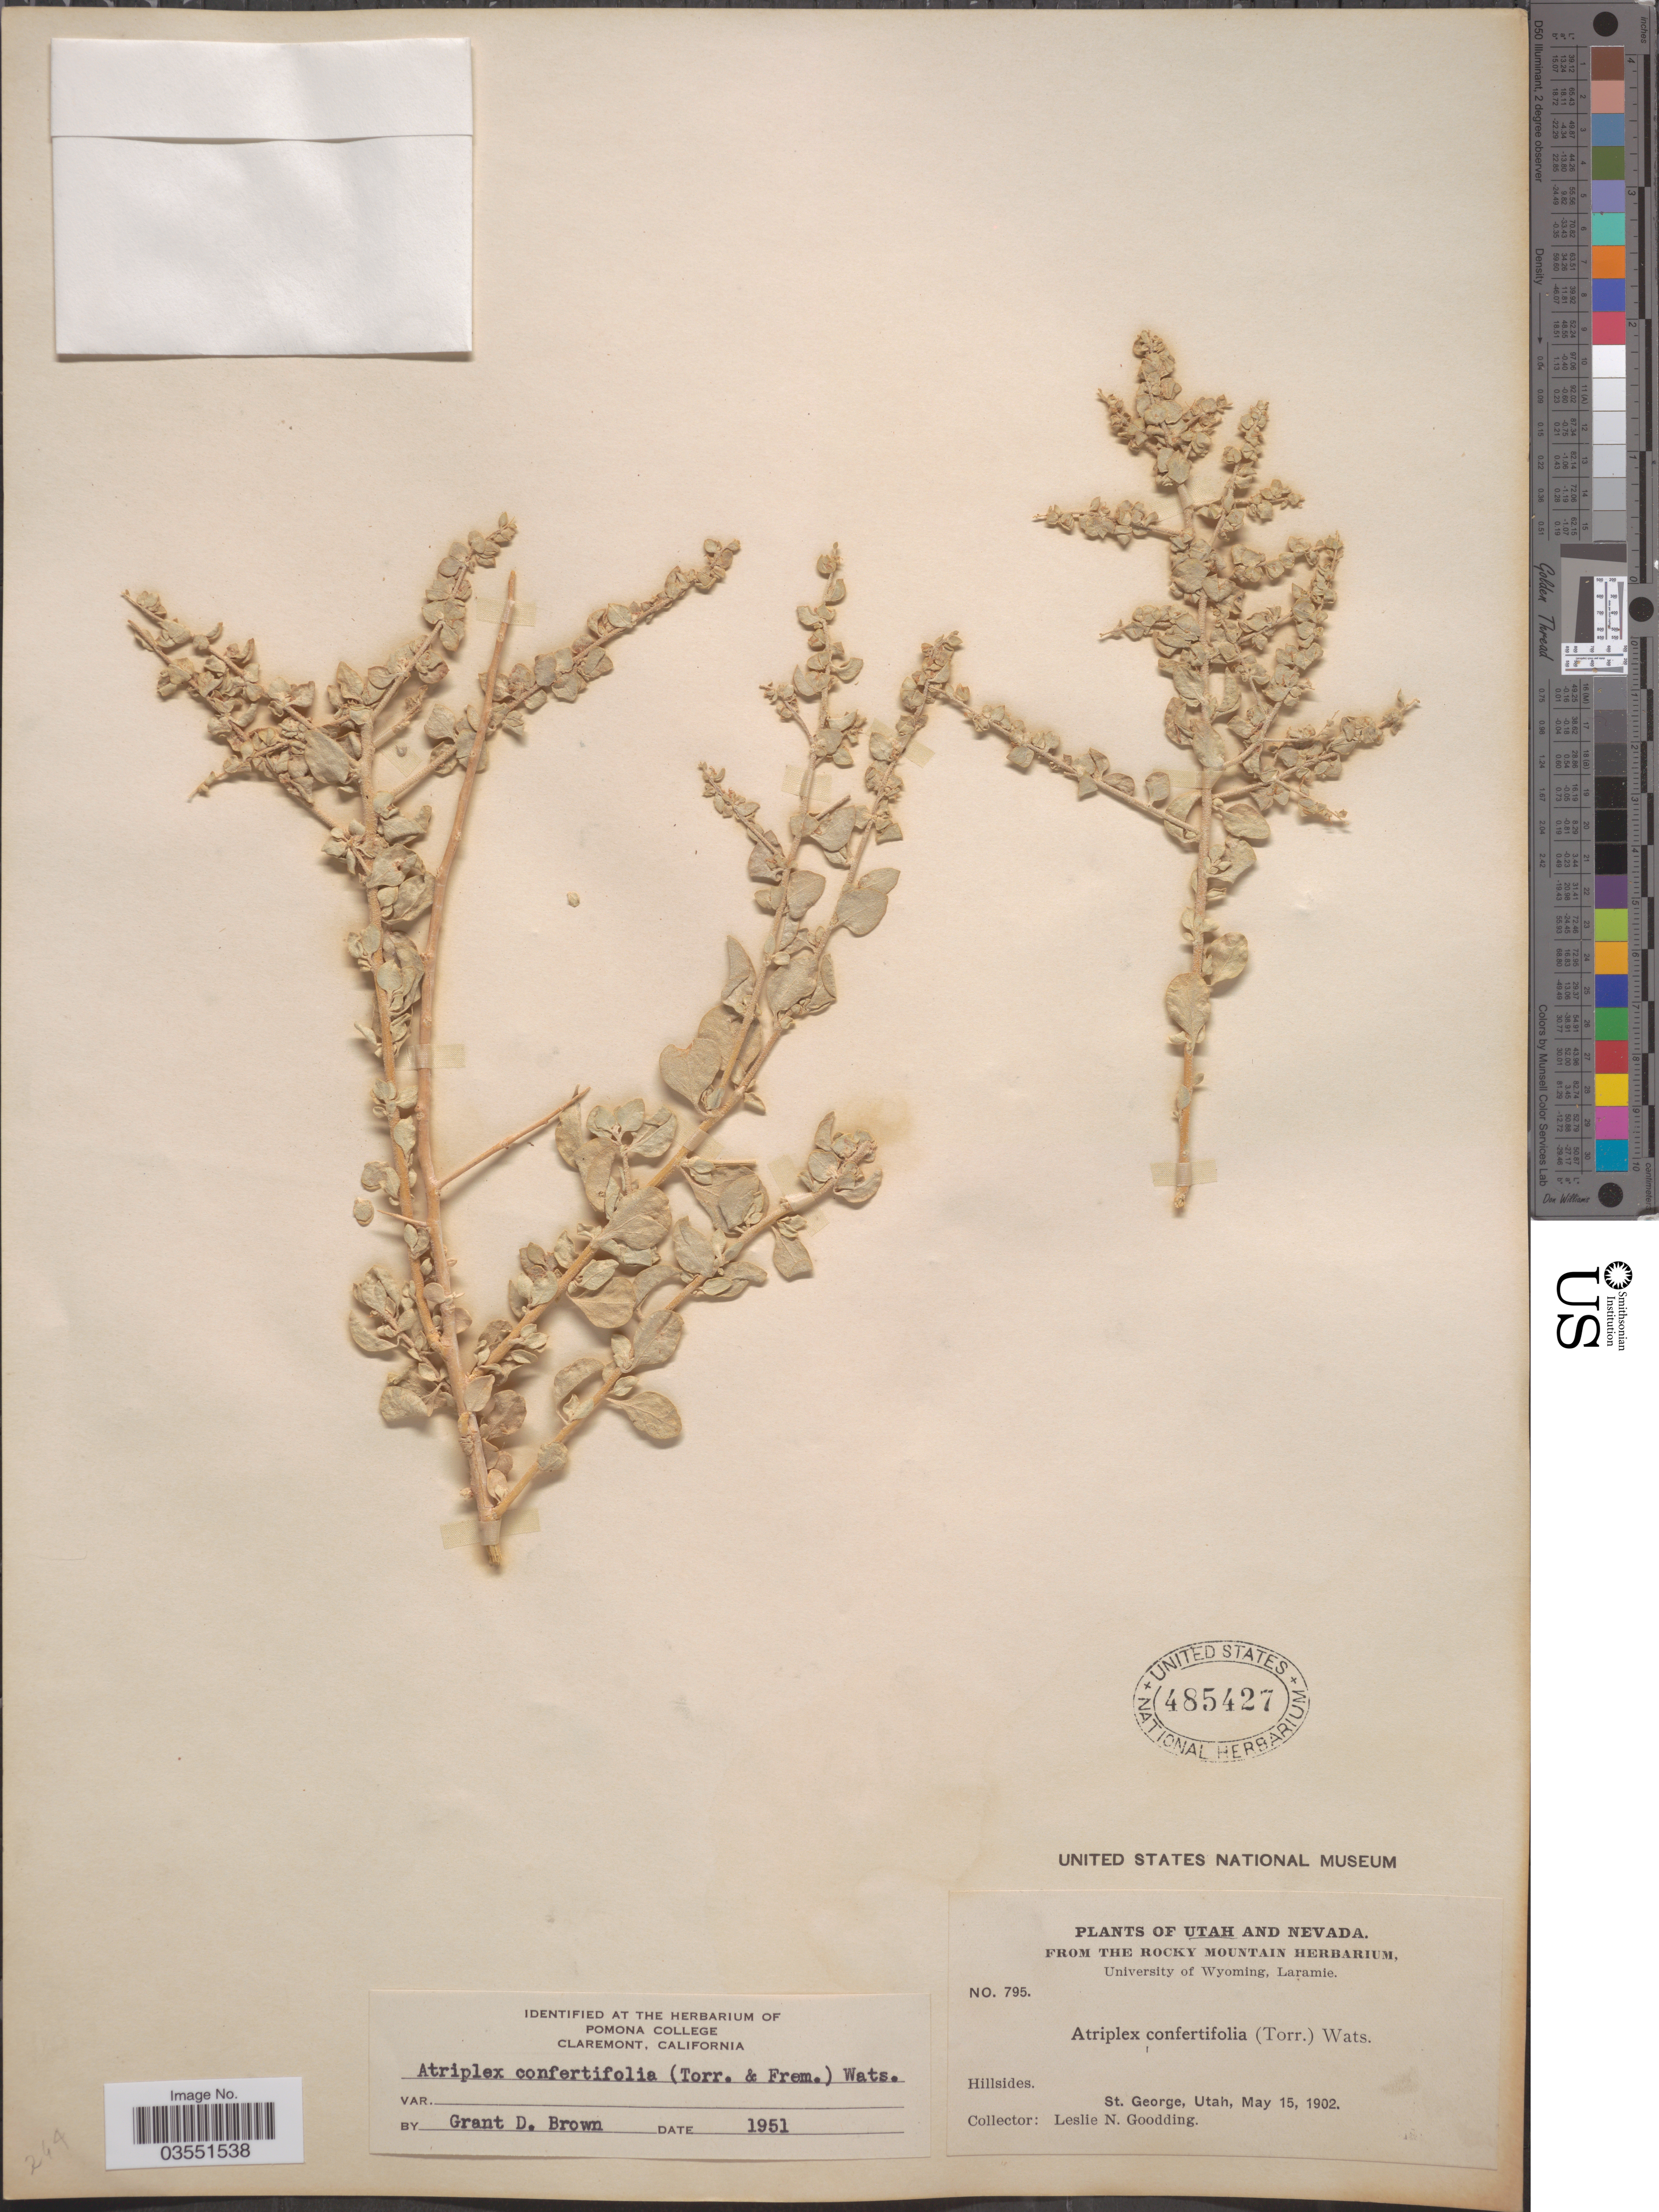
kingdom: Plantae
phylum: Tracheophyta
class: Magnoliopsida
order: Caryophyllales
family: Amaranthaceae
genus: Atriplex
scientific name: Atriplex confertifolia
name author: (Torr. & Frém.) S. Watson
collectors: L. N. Goodding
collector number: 795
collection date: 1902-05-15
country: United States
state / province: Utah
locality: St. George.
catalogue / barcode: US 485427